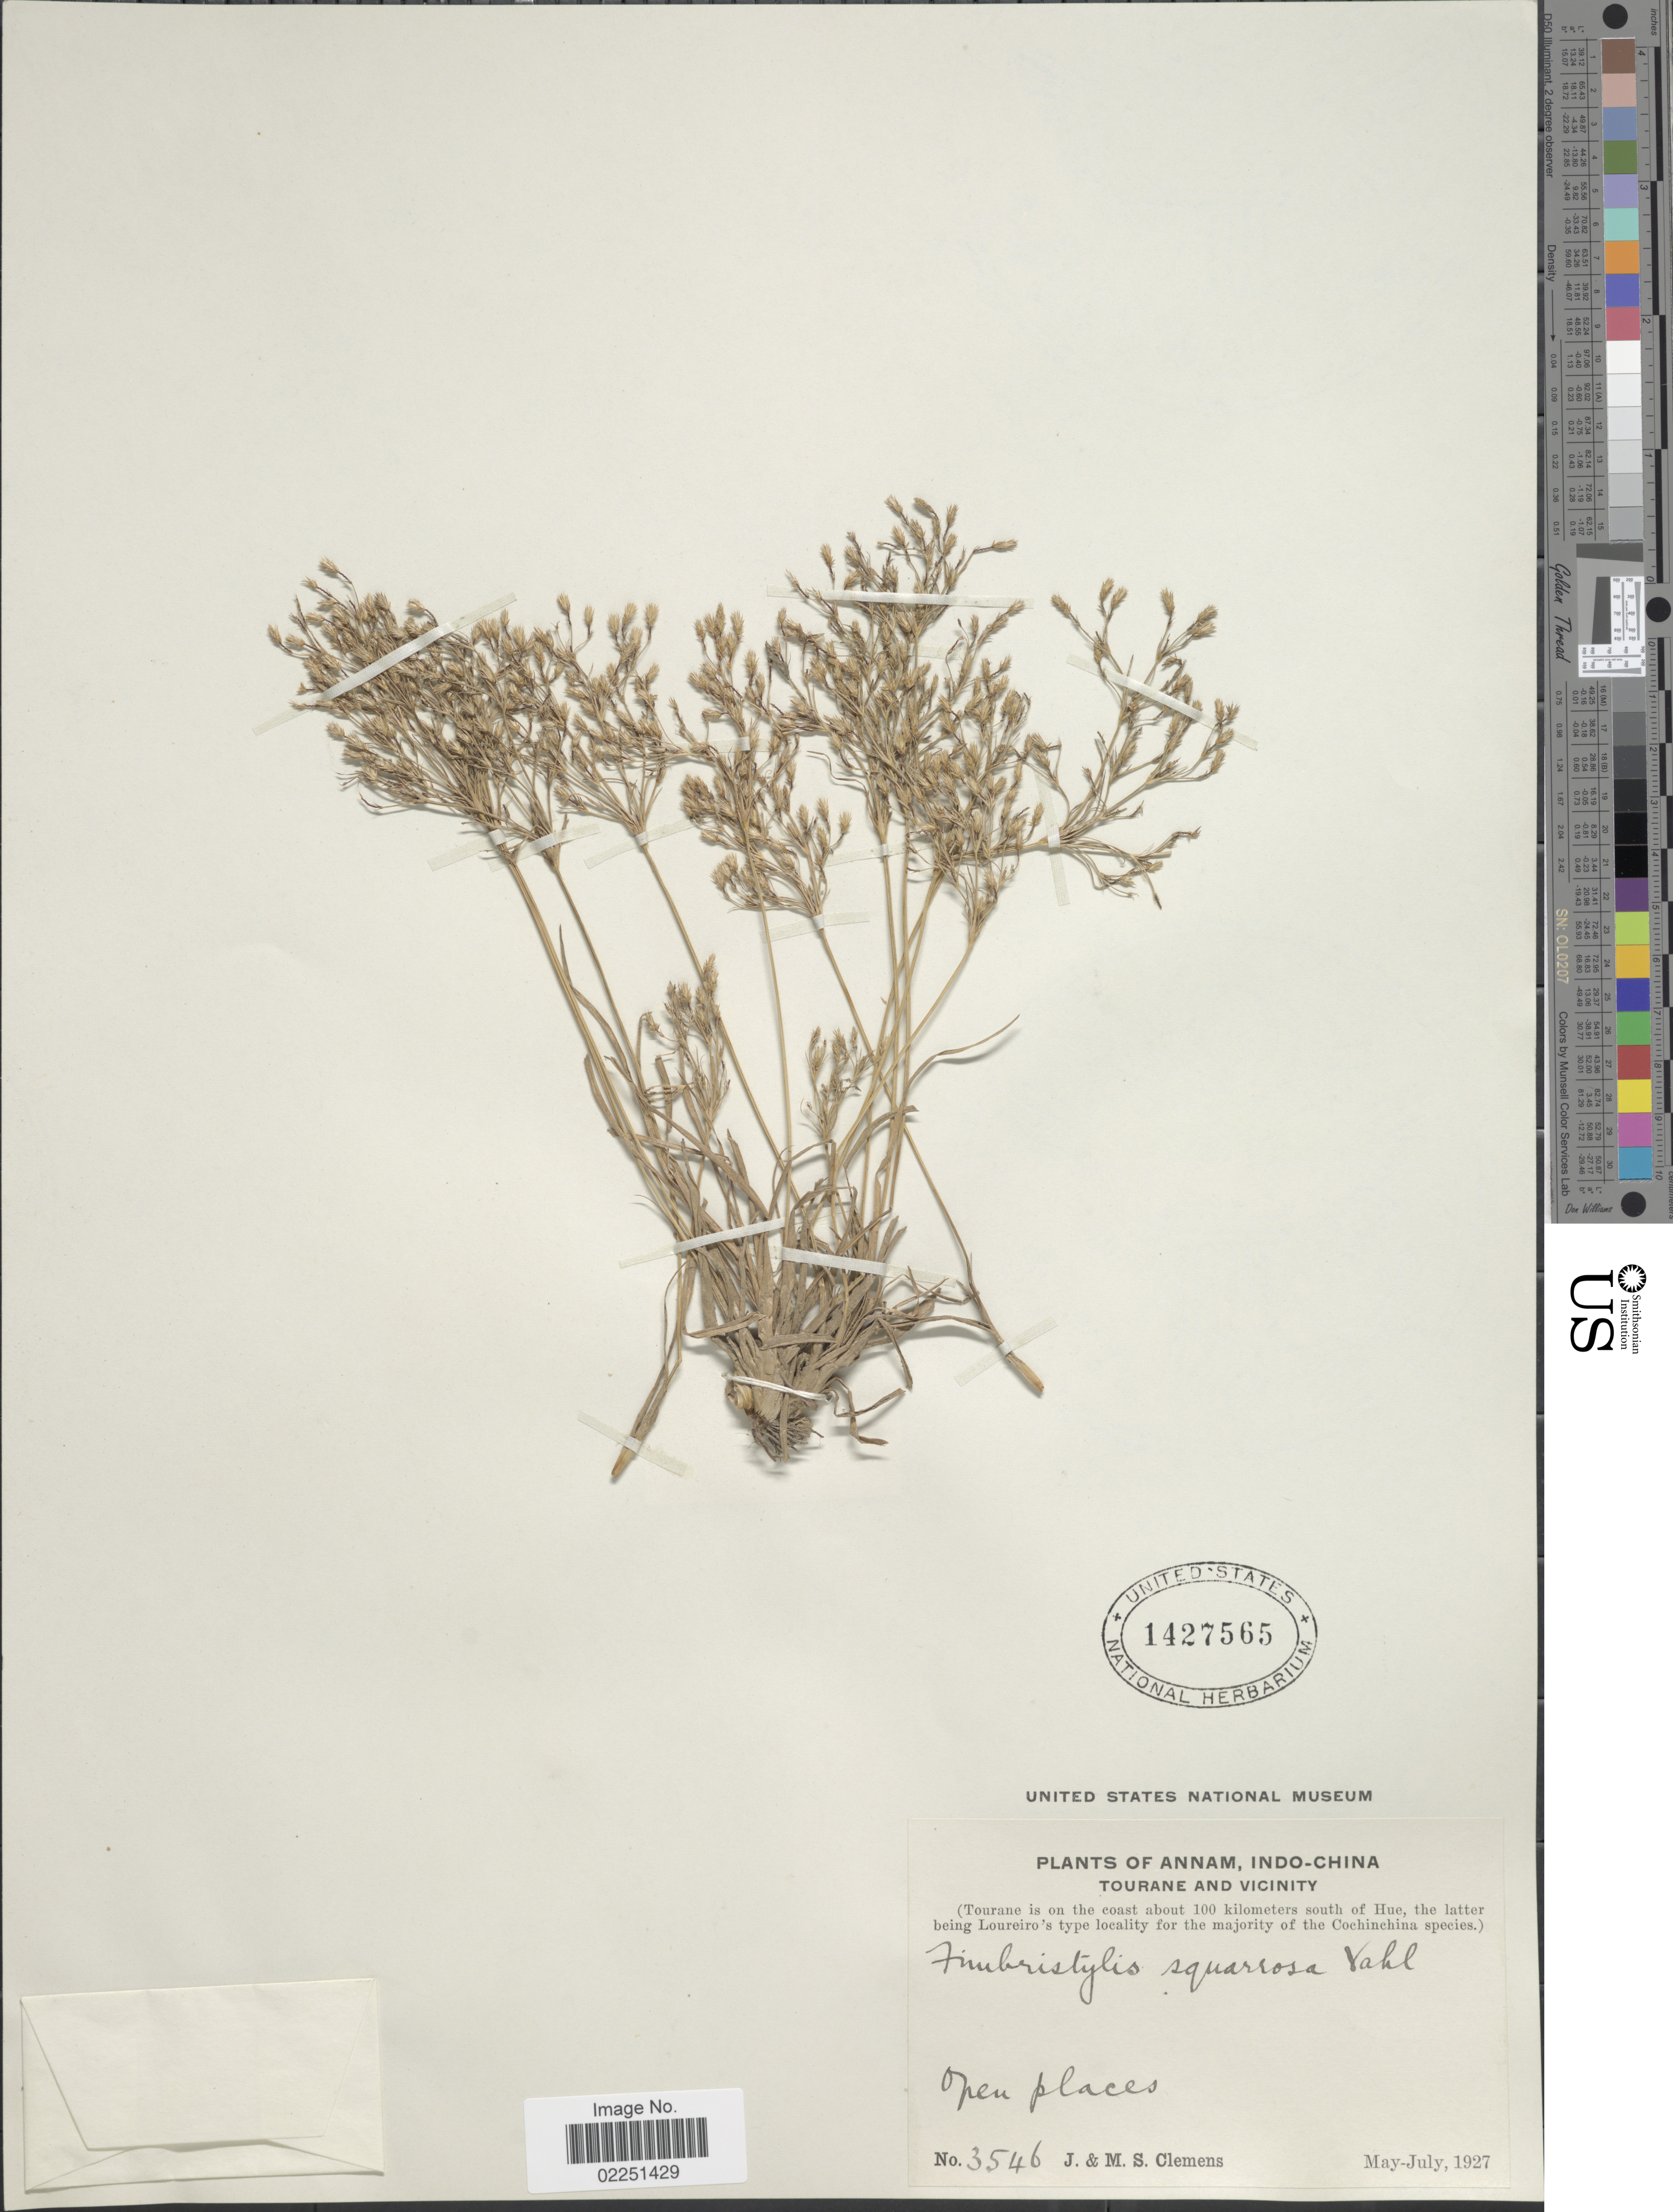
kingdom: Plantae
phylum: Tracheophyta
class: Liliopsida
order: Poales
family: Cyperaceae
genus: Fimbristylis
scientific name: Fimbristylis squarrosa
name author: Vahl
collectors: J. Clemens & M. S. Clemens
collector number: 3546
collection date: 1927-05/1927-07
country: Vietnam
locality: Annam, Indo-China. Tourane and vicinity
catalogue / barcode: US 1427565